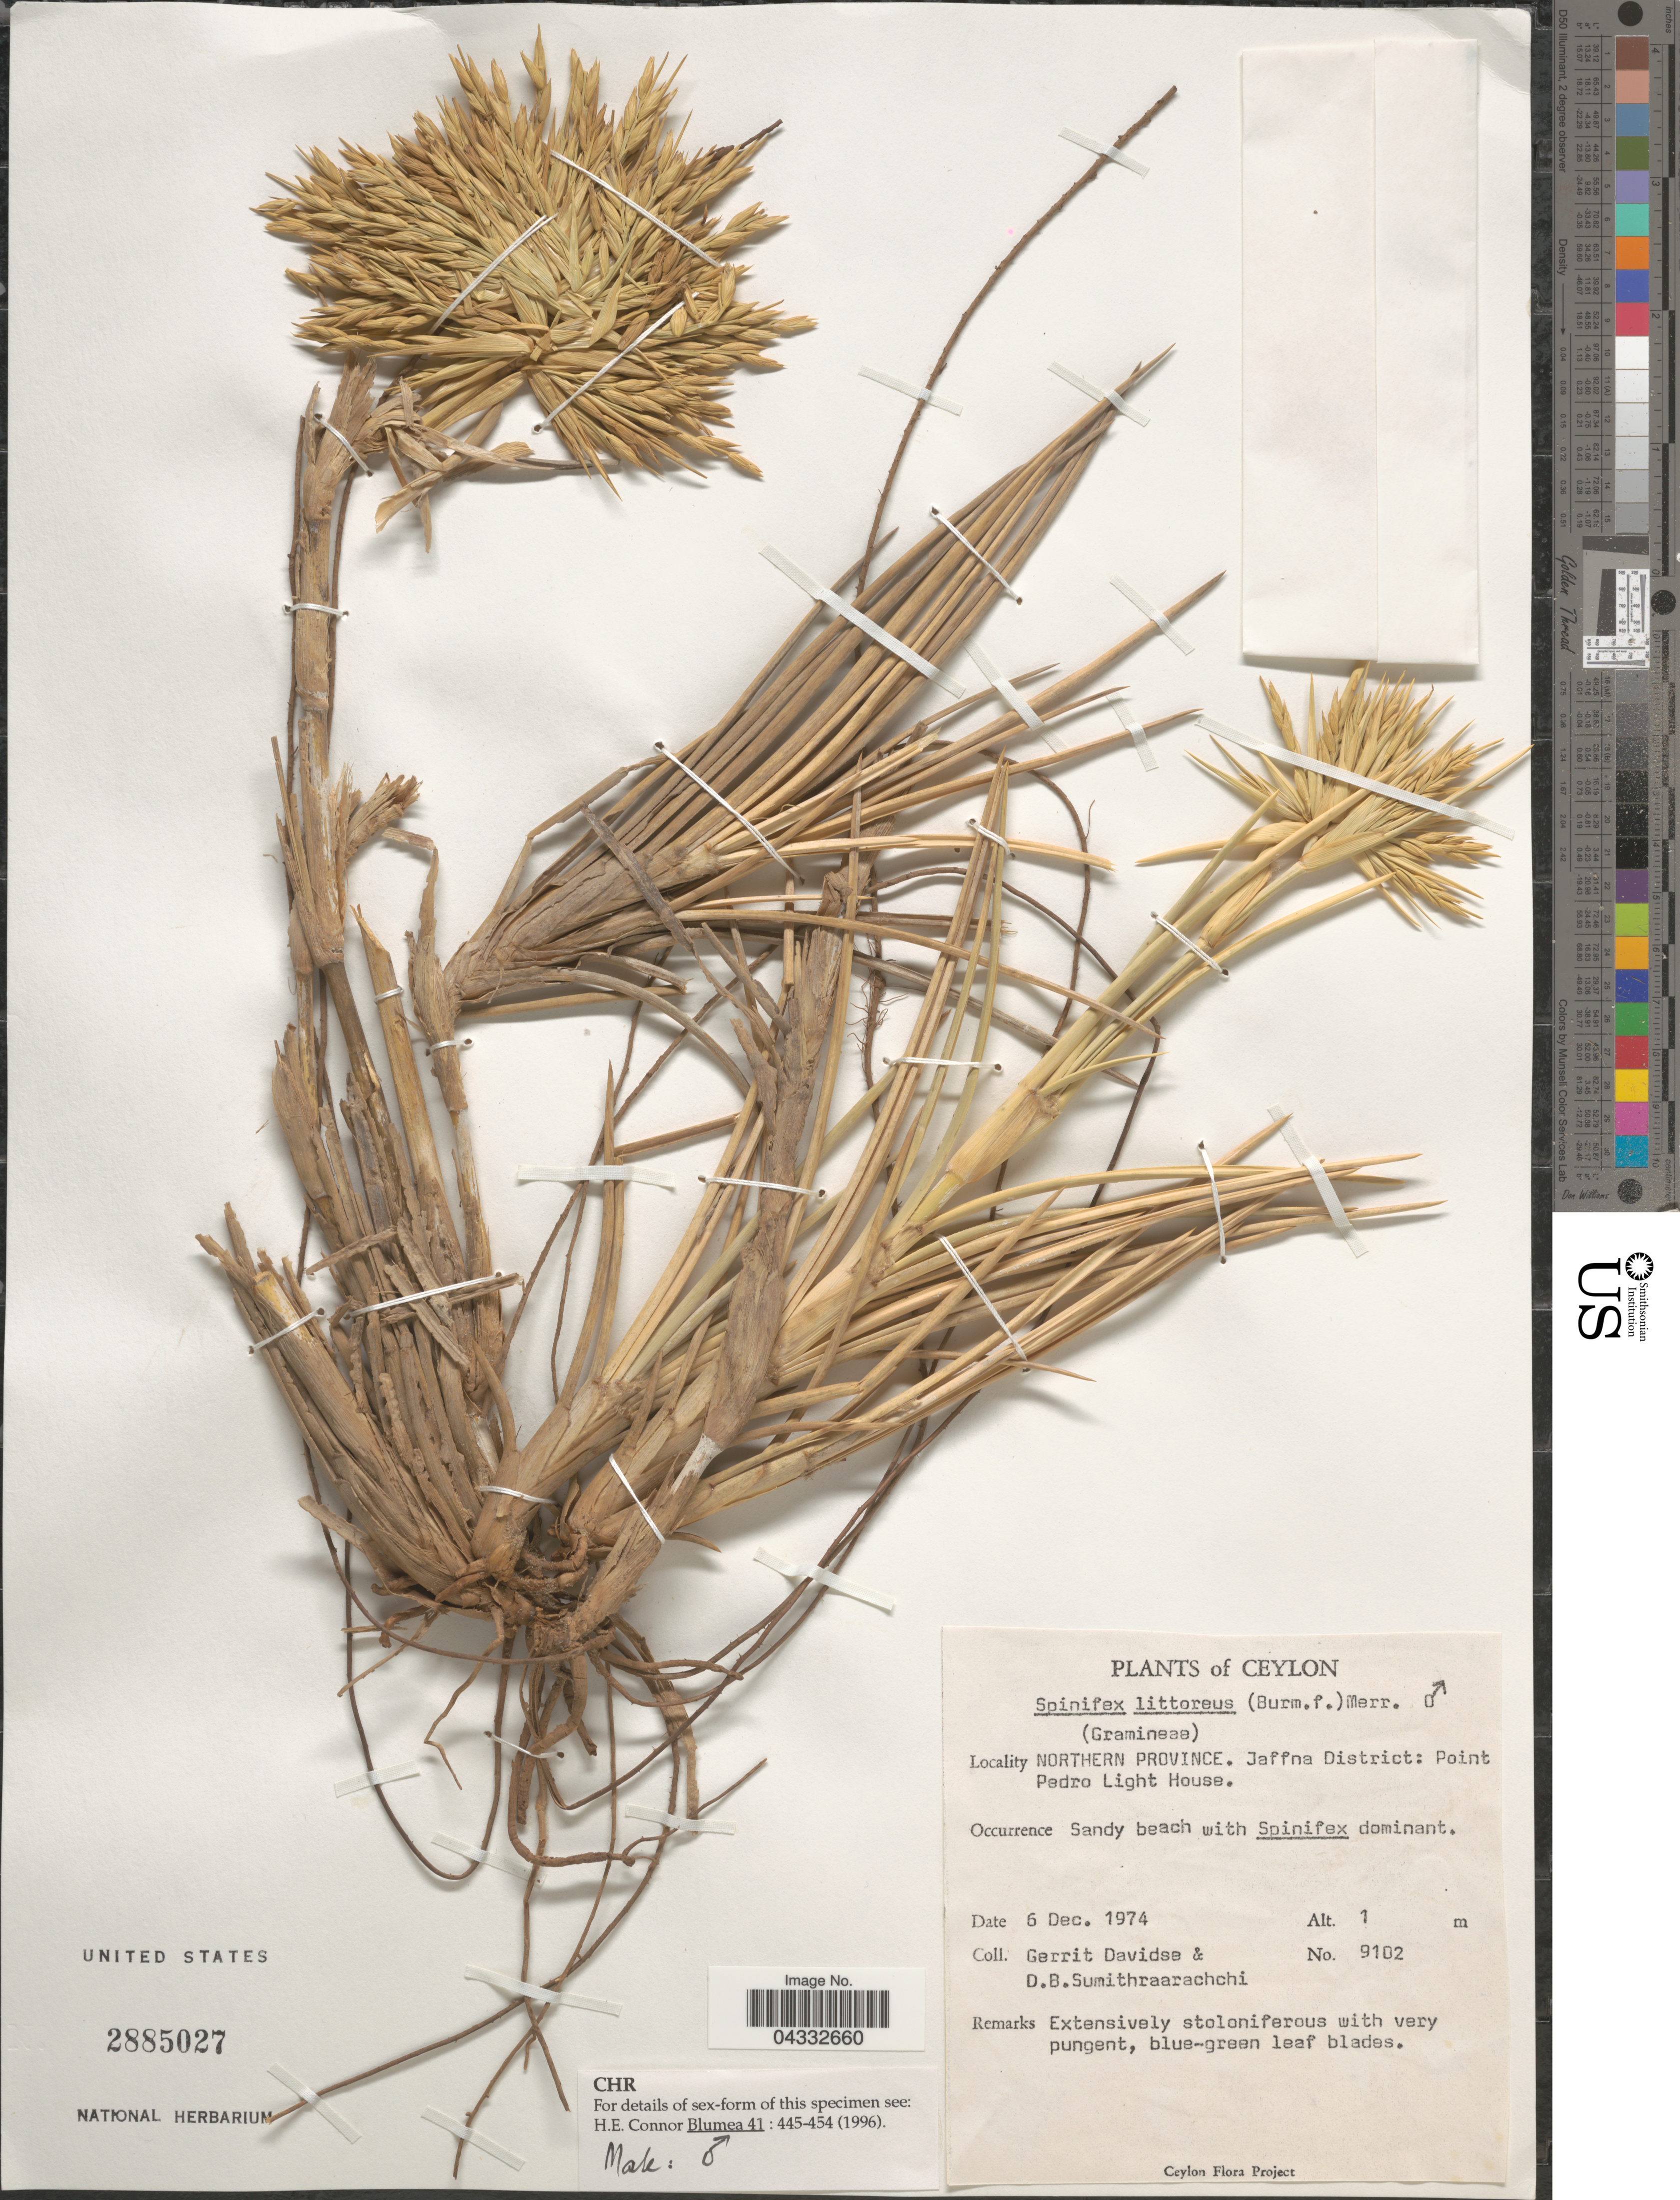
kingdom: Plantae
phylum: Tracheophyta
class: Liliopsida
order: Poales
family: Poaceae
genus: Spinifex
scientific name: Spinifex littoreus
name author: (Burm. f.) Merr.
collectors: G. Davidse & D. B. Sumithraarachchi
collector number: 9102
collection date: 1974-12-06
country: Sri Lanka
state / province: Northern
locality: Ceylon. Jaffna District: Point Pedro Light House.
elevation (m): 1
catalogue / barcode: US 2885027